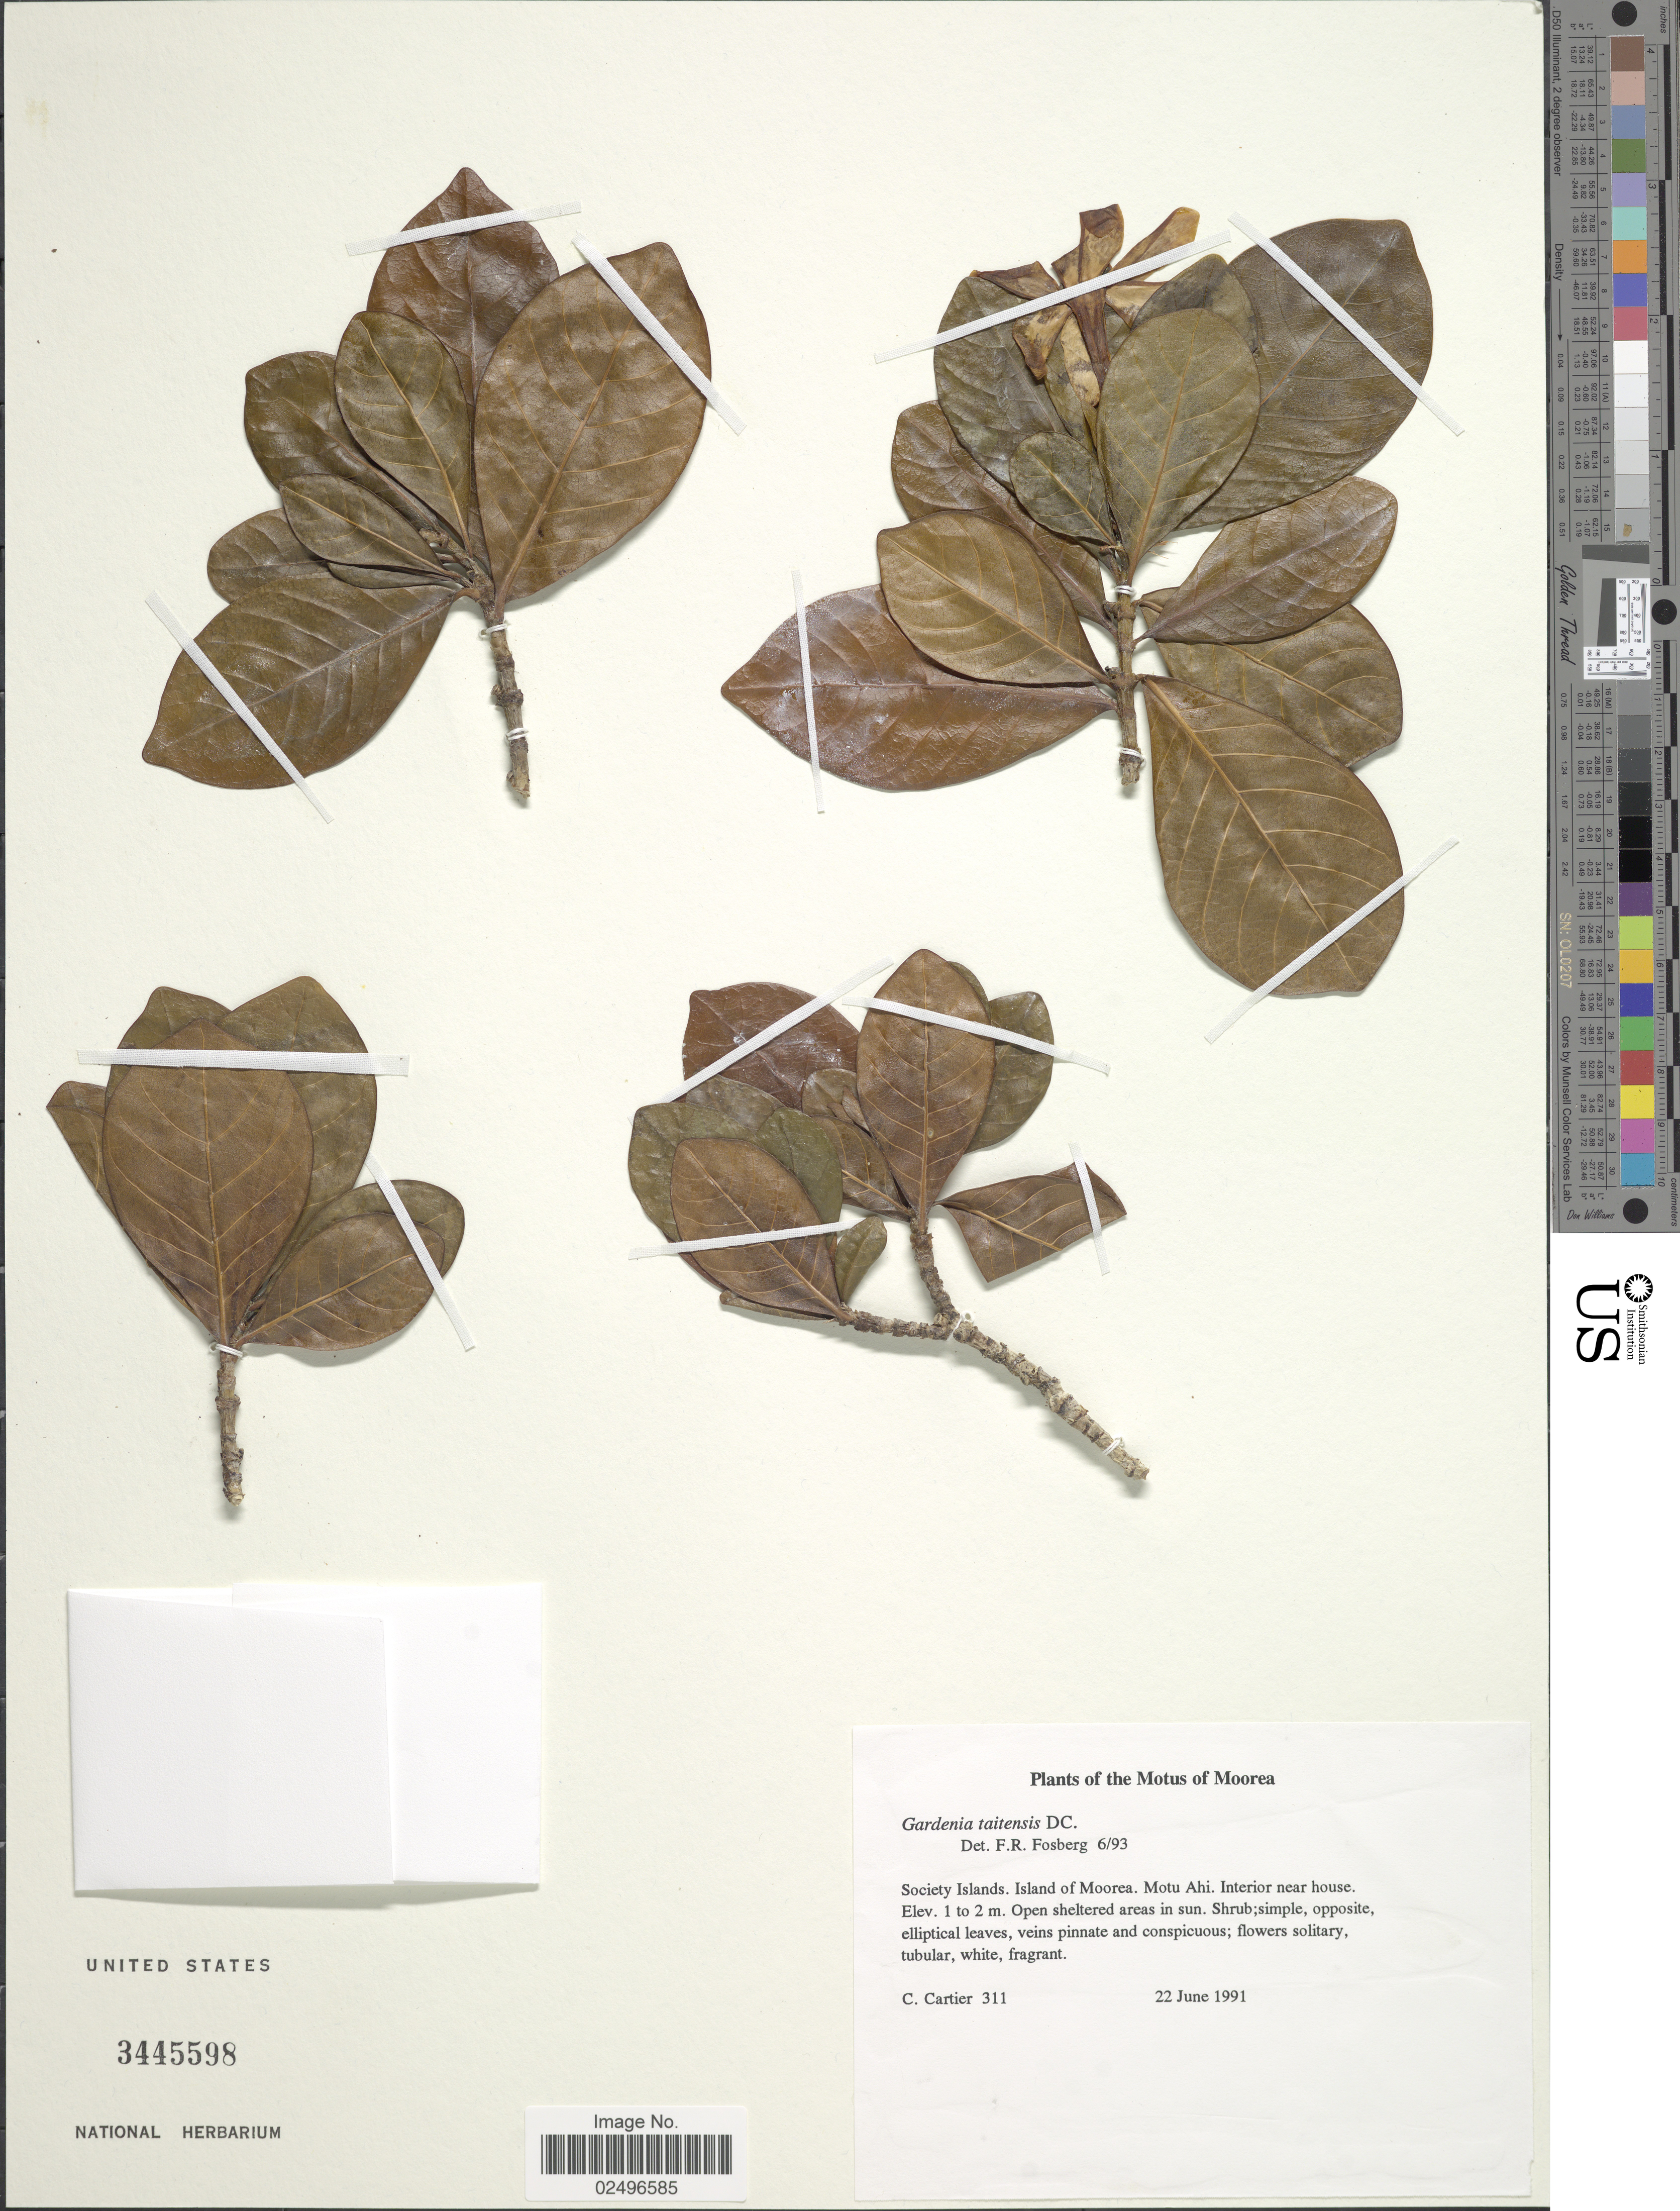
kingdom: Plantae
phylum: Tracheophyta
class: Magnoliopsida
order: Gentianales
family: Rubiaceae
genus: Gardenia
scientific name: Gardenia taitensis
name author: DC.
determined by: Fosberg, F. R.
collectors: C. Cartier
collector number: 311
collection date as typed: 22 Jun 1991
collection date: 1991-06-22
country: French Polynesia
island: Moorea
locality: Interior near house, Ahi [Society Is.]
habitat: Open sheltered areas in sun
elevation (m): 1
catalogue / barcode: US 3445598